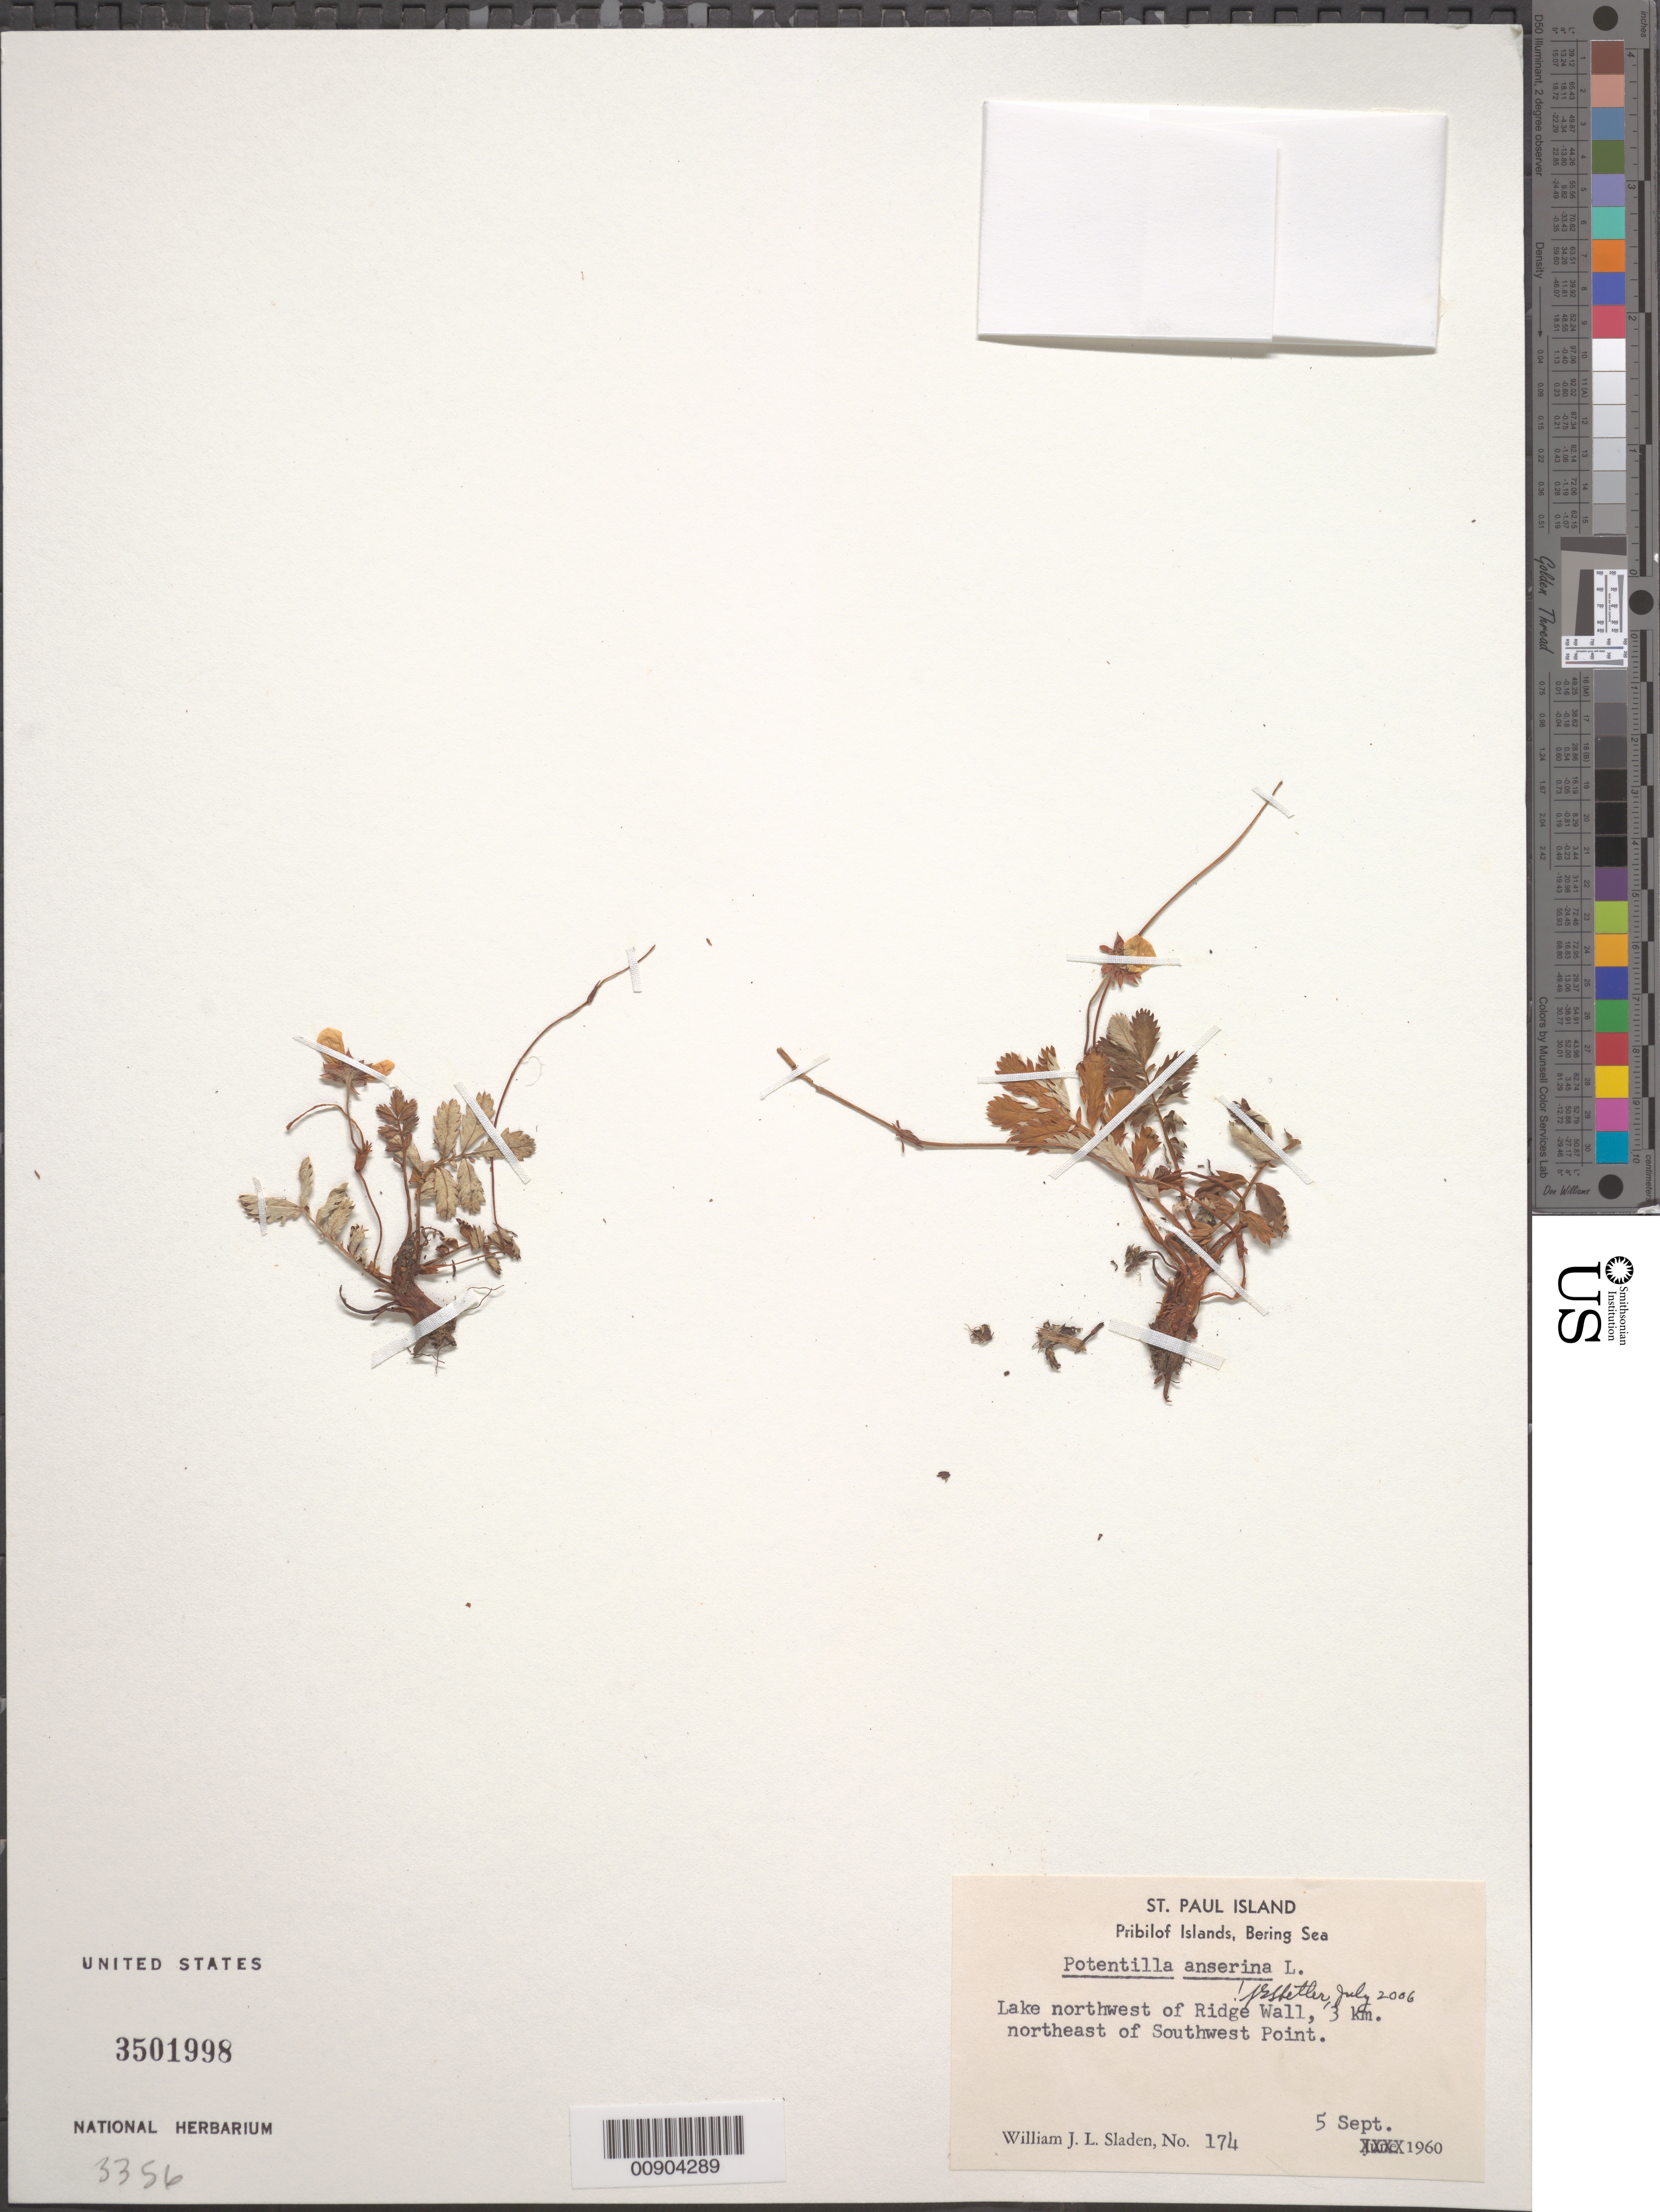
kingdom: Plantae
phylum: Tracheophyta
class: Magnoliopsida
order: Rosales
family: Rosaceae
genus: Potentilla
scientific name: Potentilla anserina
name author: L.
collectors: W. Sladen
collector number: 174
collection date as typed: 05 Sep 1960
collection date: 1960-09-05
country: United States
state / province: Alaska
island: St. Paul Island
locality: Lake northwest of Ridge Wall, 3 km. northeast of Southwest Point., Bering Sea, Pribilof Islands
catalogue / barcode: US 3501998